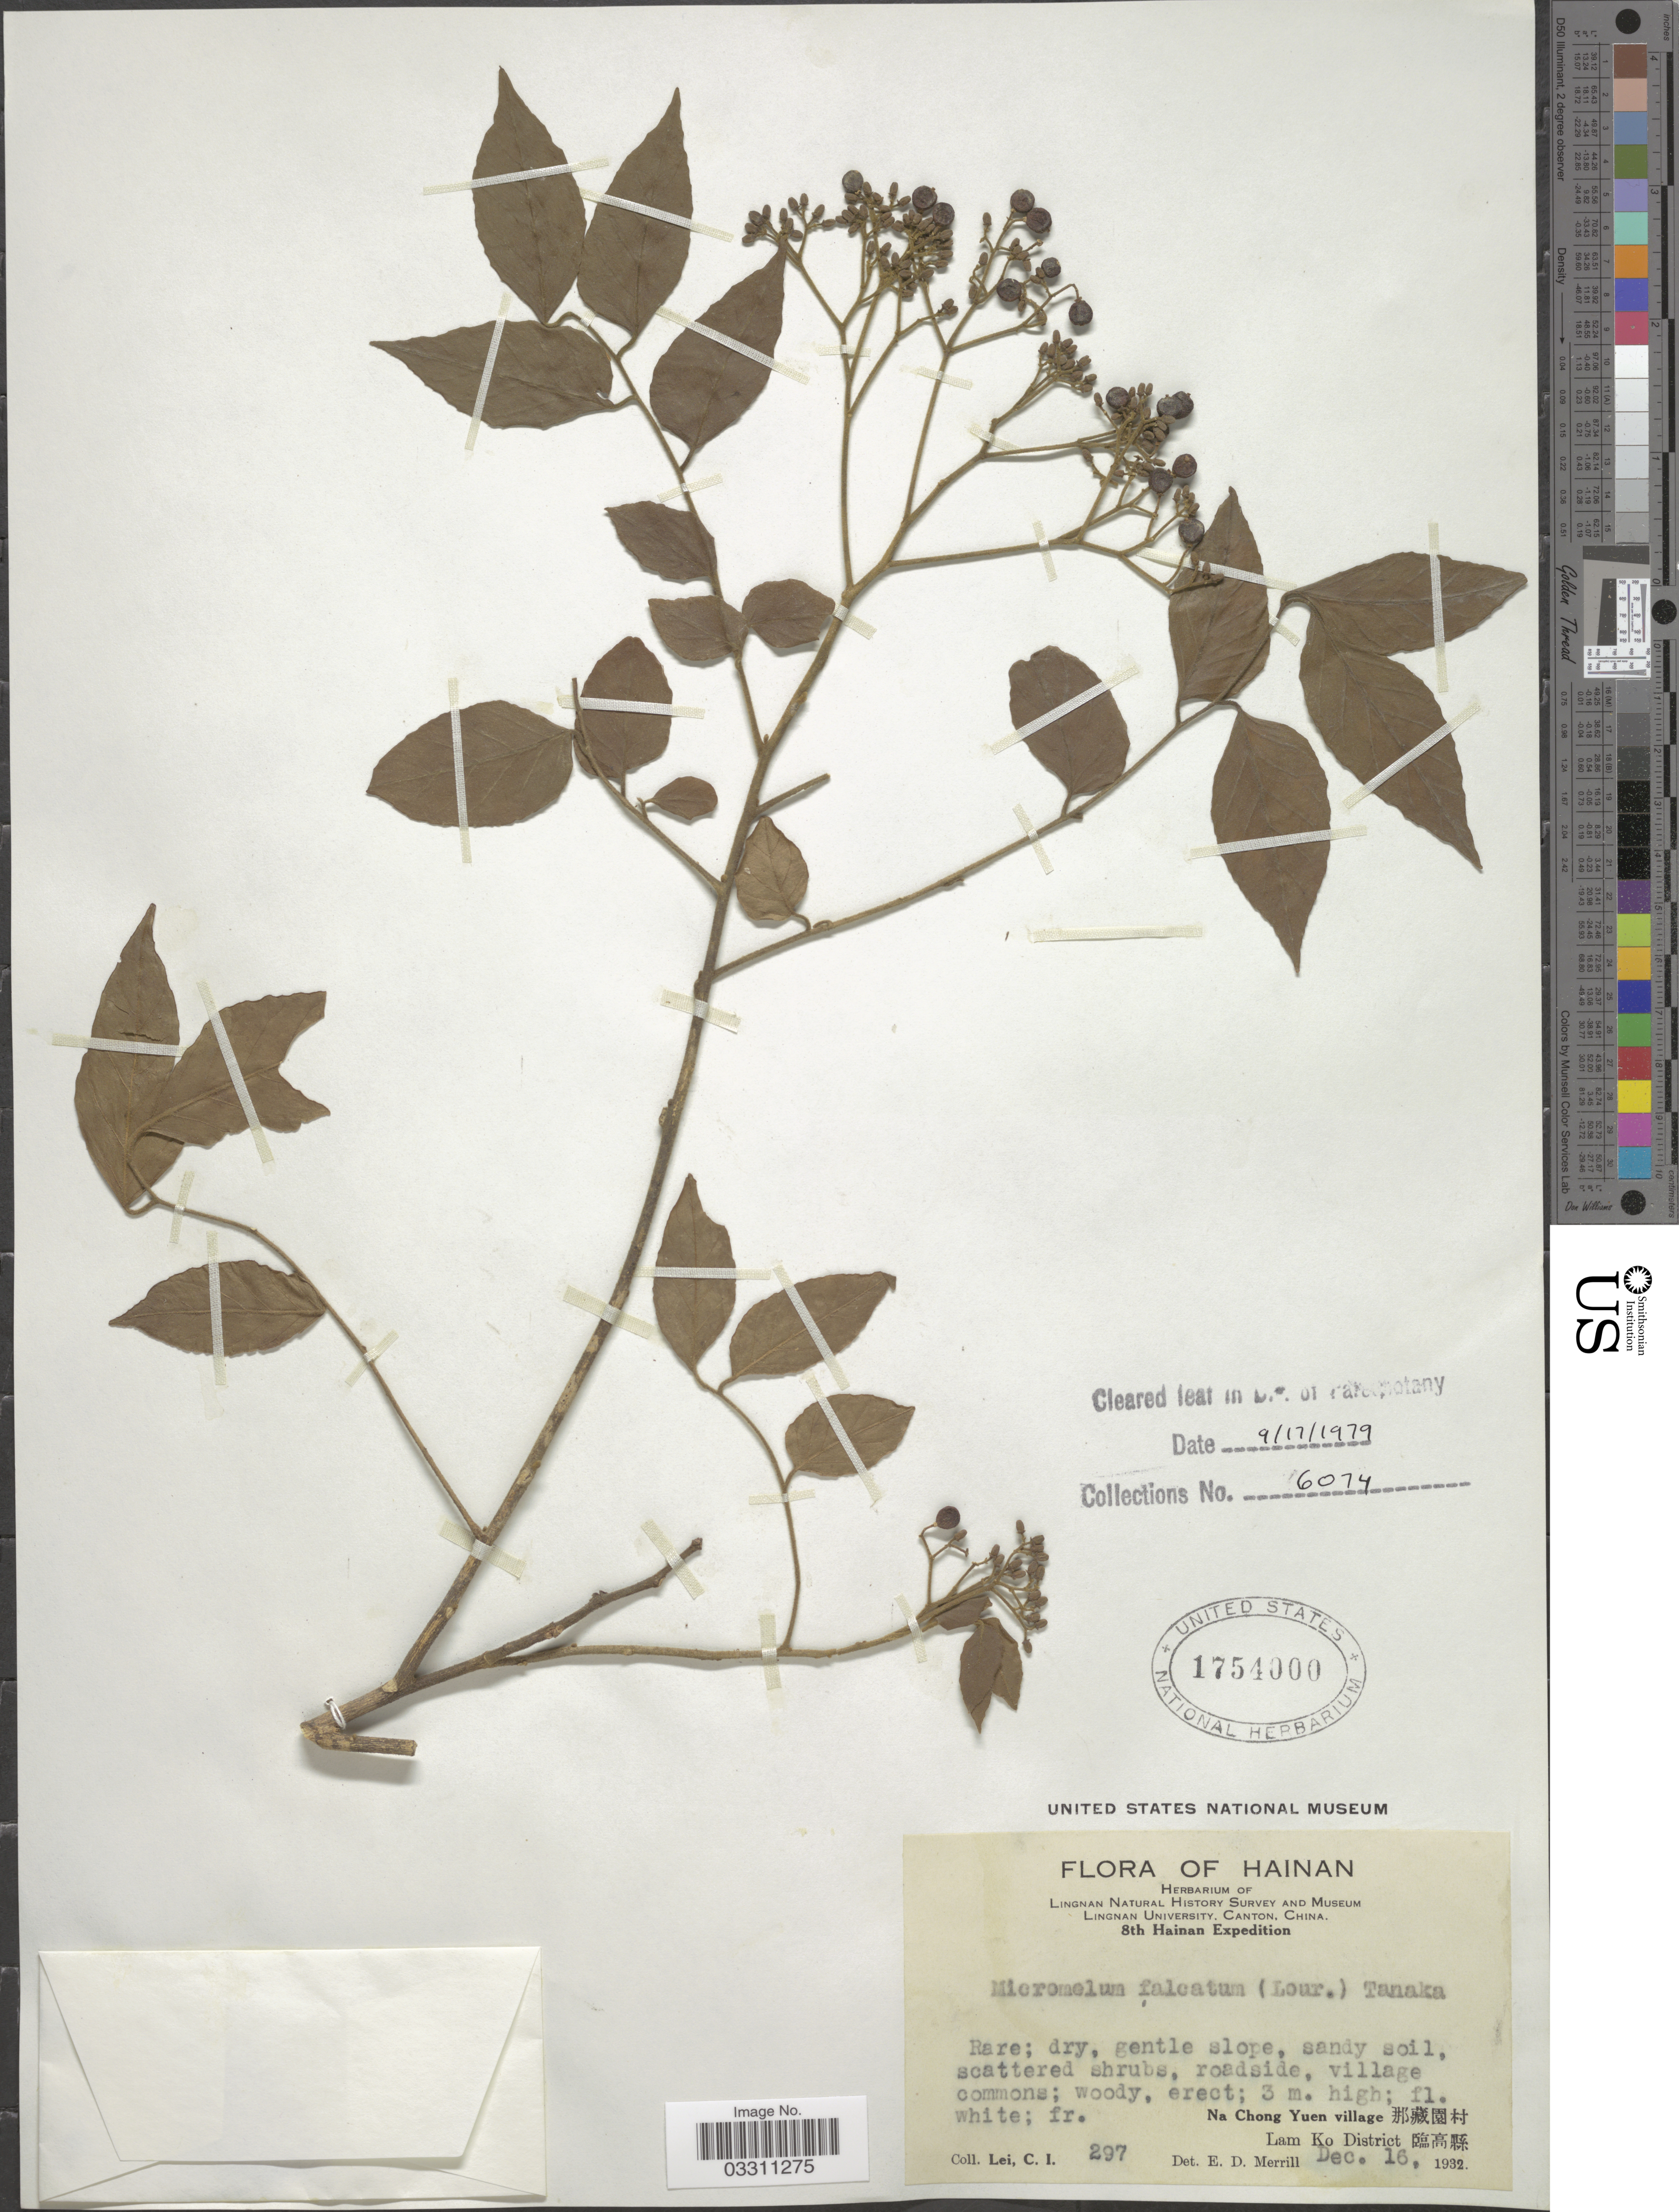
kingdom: Plantae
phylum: Tracheophyta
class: Magnoliopsida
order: Sapindales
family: Rutaceae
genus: Micromelum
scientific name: Micromelum falcatum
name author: Tanaka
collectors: C. I. Lei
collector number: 297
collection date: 1932-12-16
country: China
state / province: Hainan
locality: Na Chong Yuen village X. Lam Ko District X.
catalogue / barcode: US 1754000